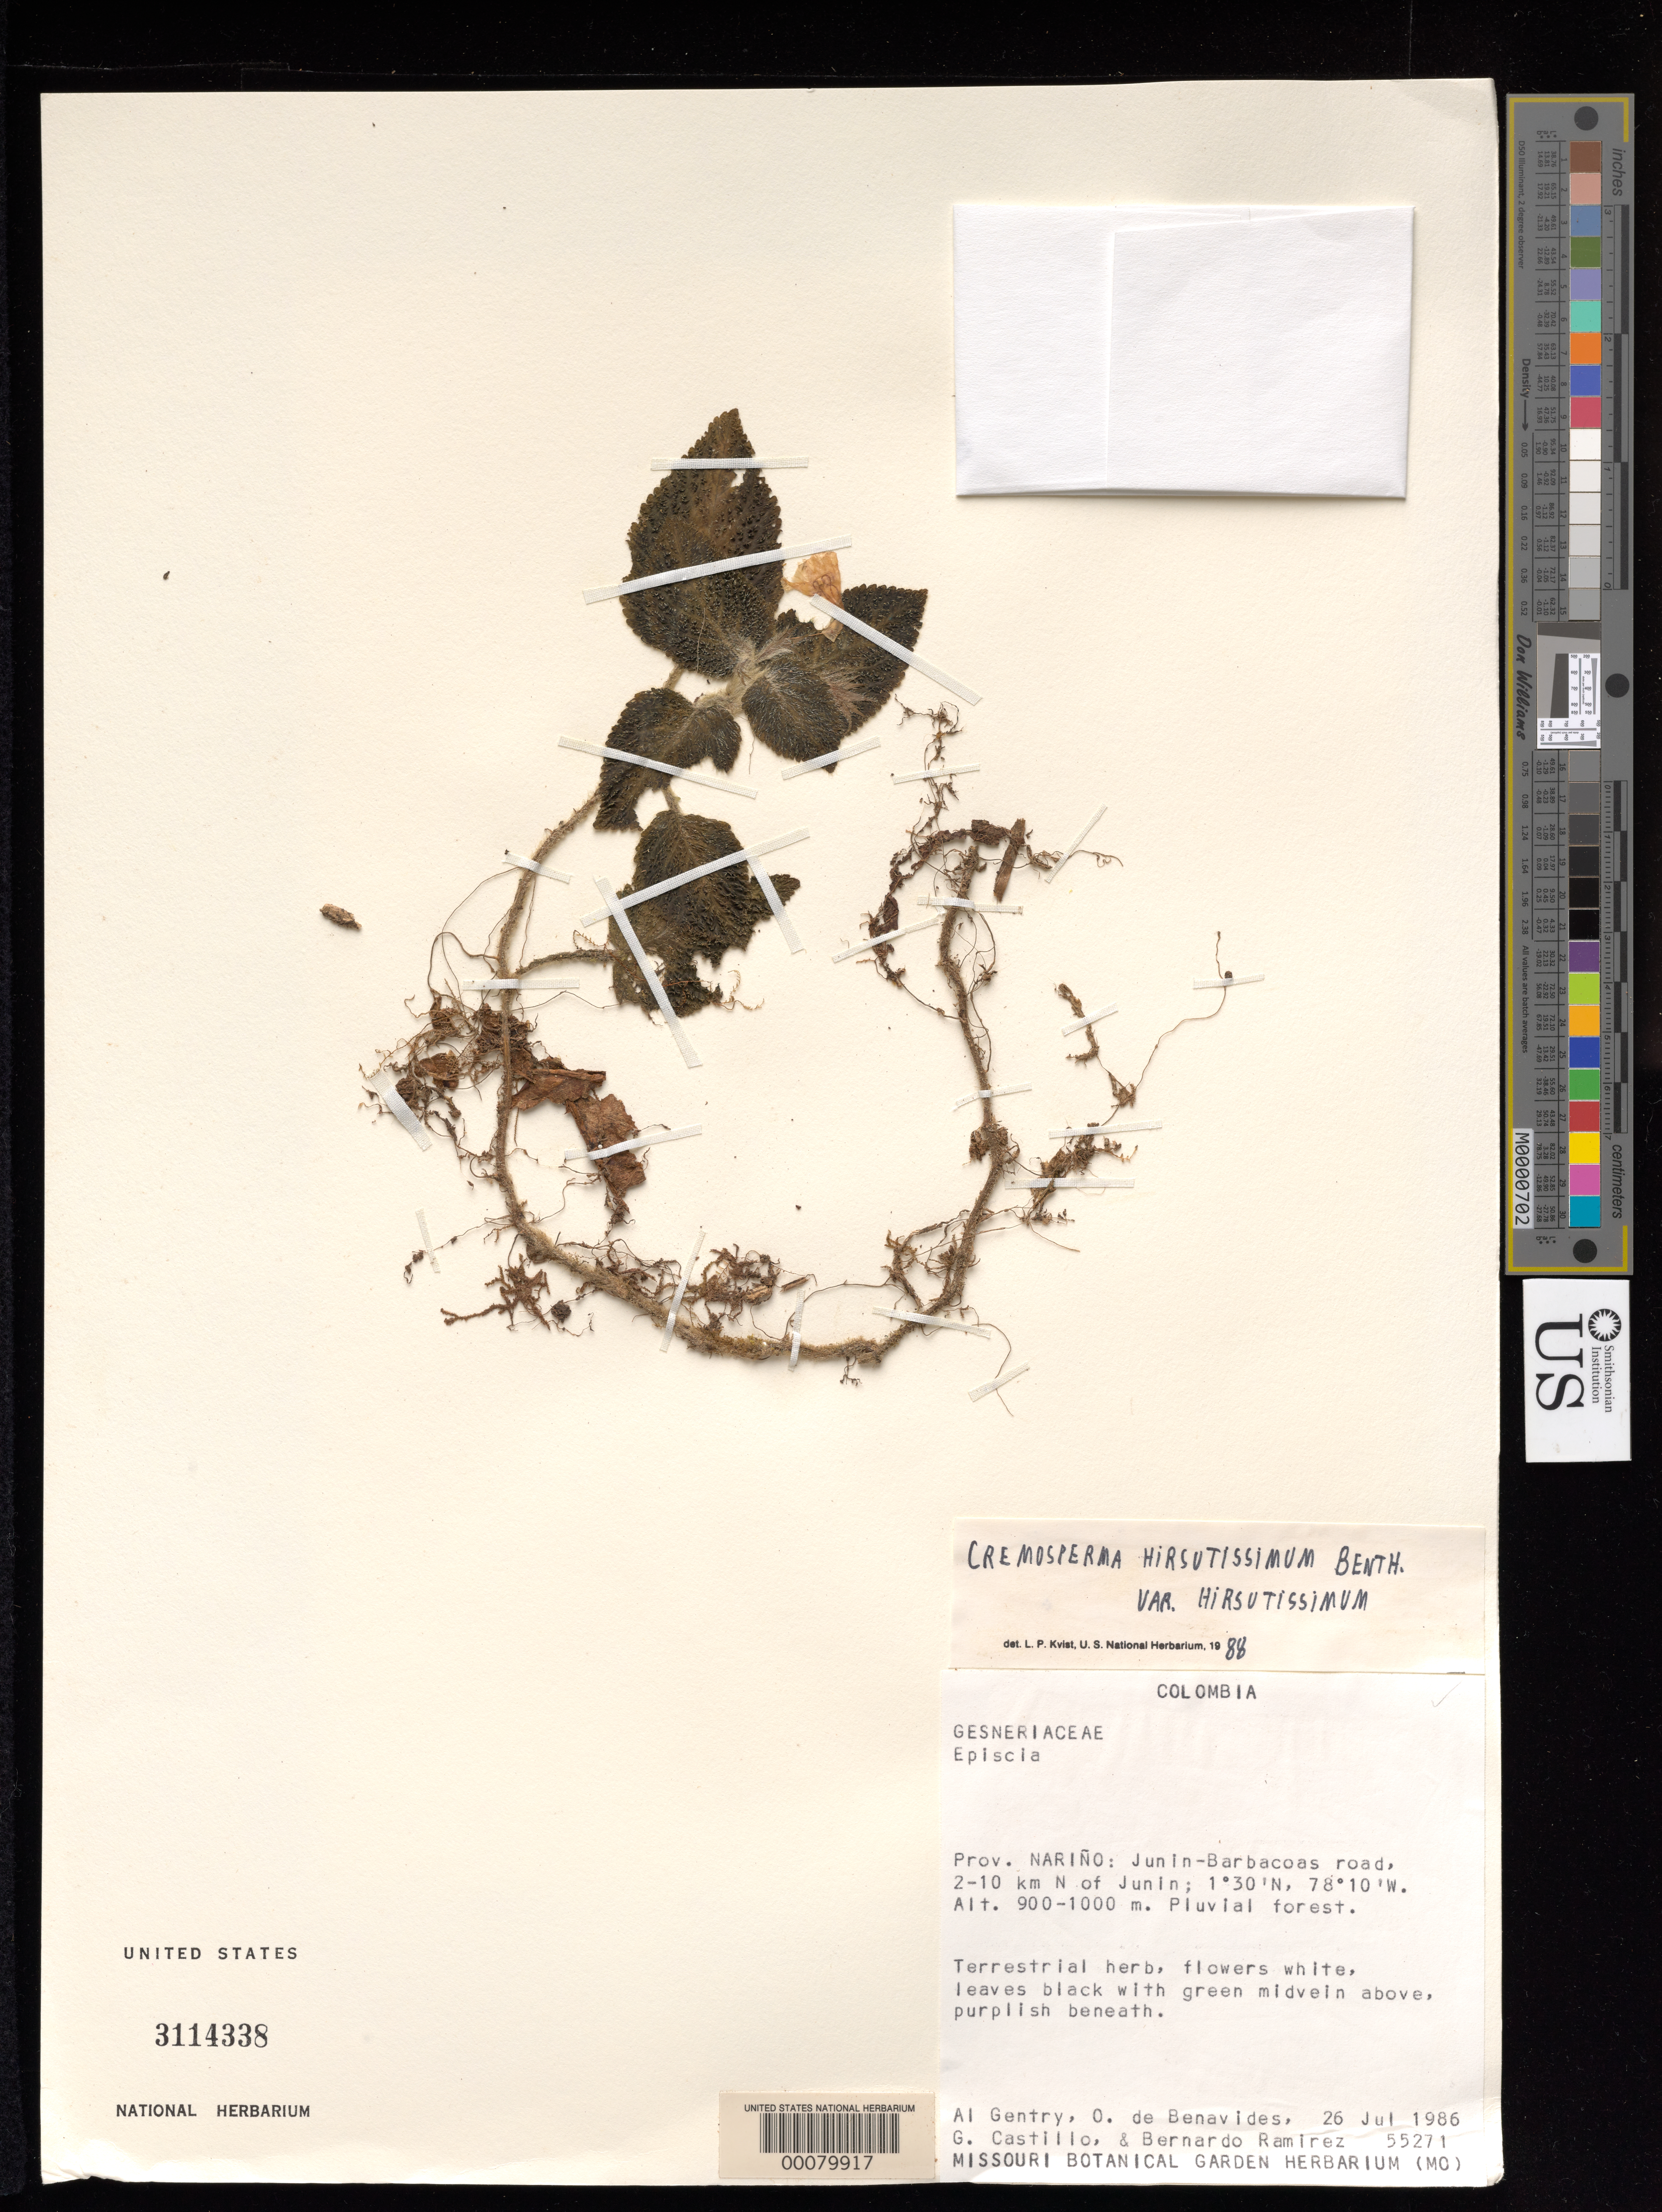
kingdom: Plantae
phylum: Tracheophyta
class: Magnoliopsida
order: Lamiales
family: Gesneriaceae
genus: Cremosperma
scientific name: Cremosperma hirsutissimum var. hirsutissimum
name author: Benth.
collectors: A. H. Gentry, Olga S. de Benavides, G. Castillo C. & B. Ramírez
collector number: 55271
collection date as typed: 26 Jul 1986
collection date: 1986-07-26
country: Colombia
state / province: Nariño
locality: Junin-Barbacoas road, 2-10 km N of Junin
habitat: Pluvial forest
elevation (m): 900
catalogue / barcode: US 3114338